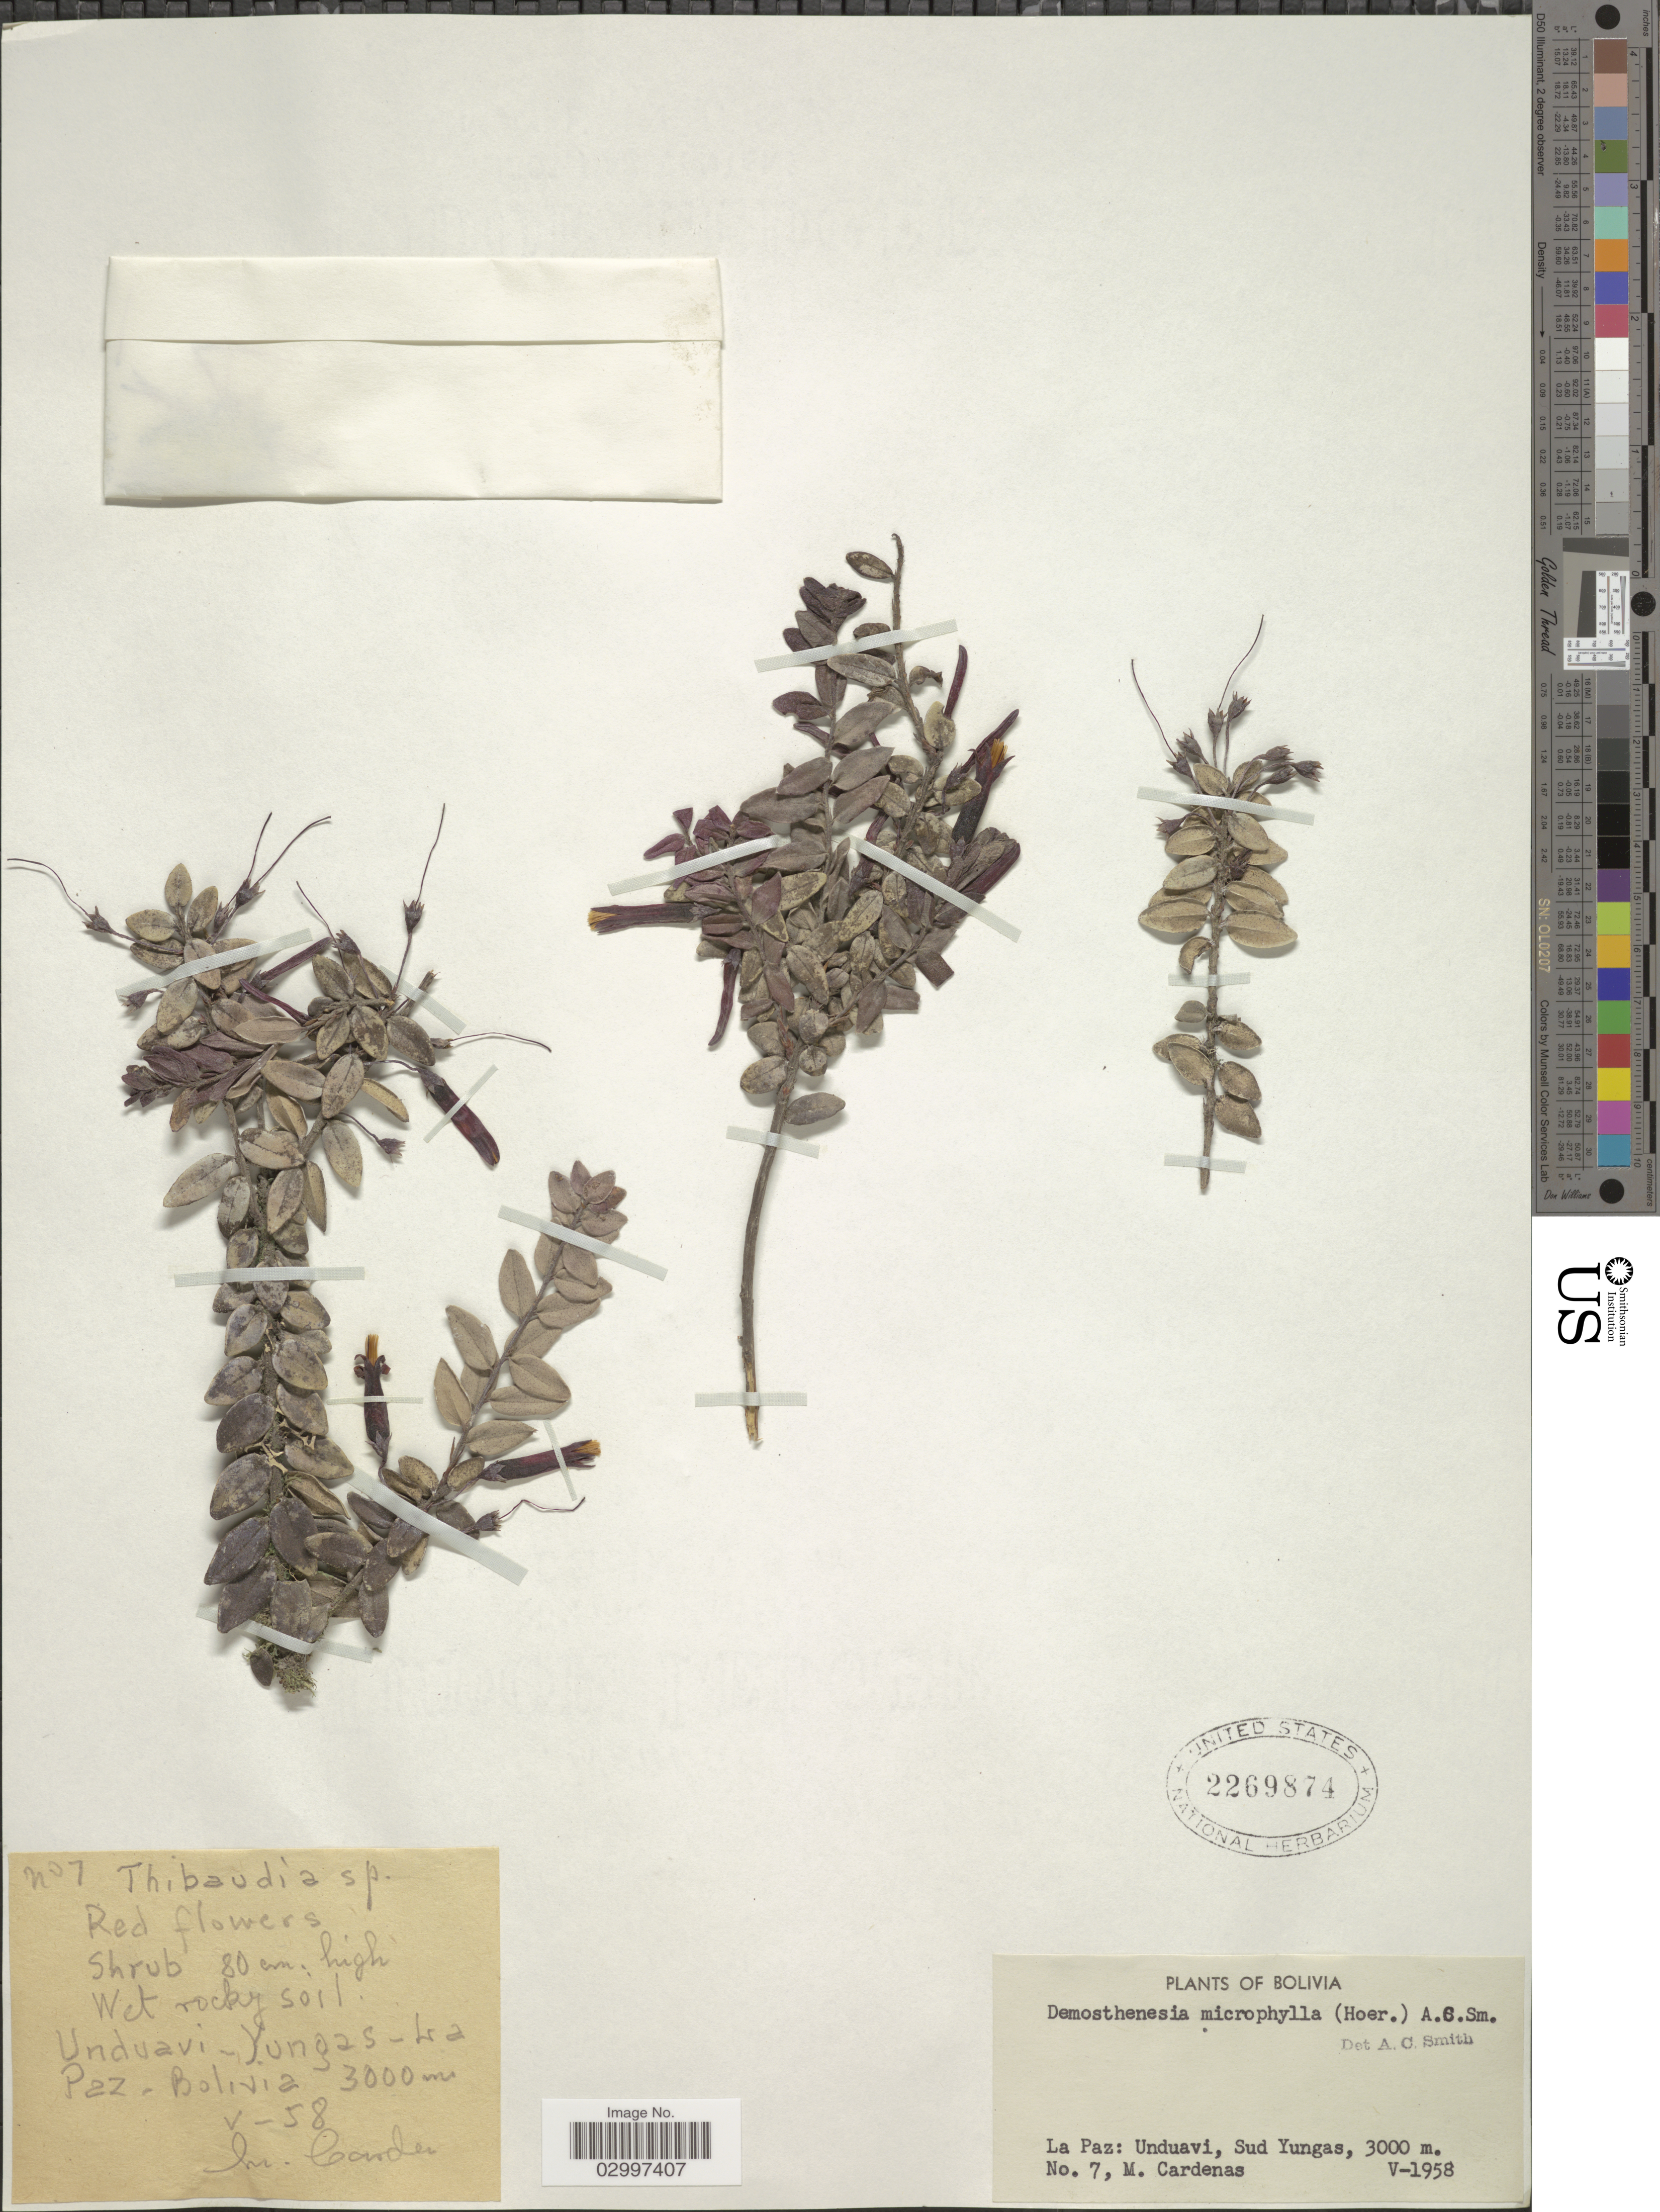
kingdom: Plantae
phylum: Tracheophyta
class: Magnoliopsida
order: Ericales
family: Ericaceae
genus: Demosthenesia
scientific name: Demosthenesia microphylla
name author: A.C. Sm.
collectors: M. Cárdenas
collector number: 7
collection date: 1958-05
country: Bolivia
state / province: La Paz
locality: Unduavi, Sud Yungas.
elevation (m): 3000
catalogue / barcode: US 2269874